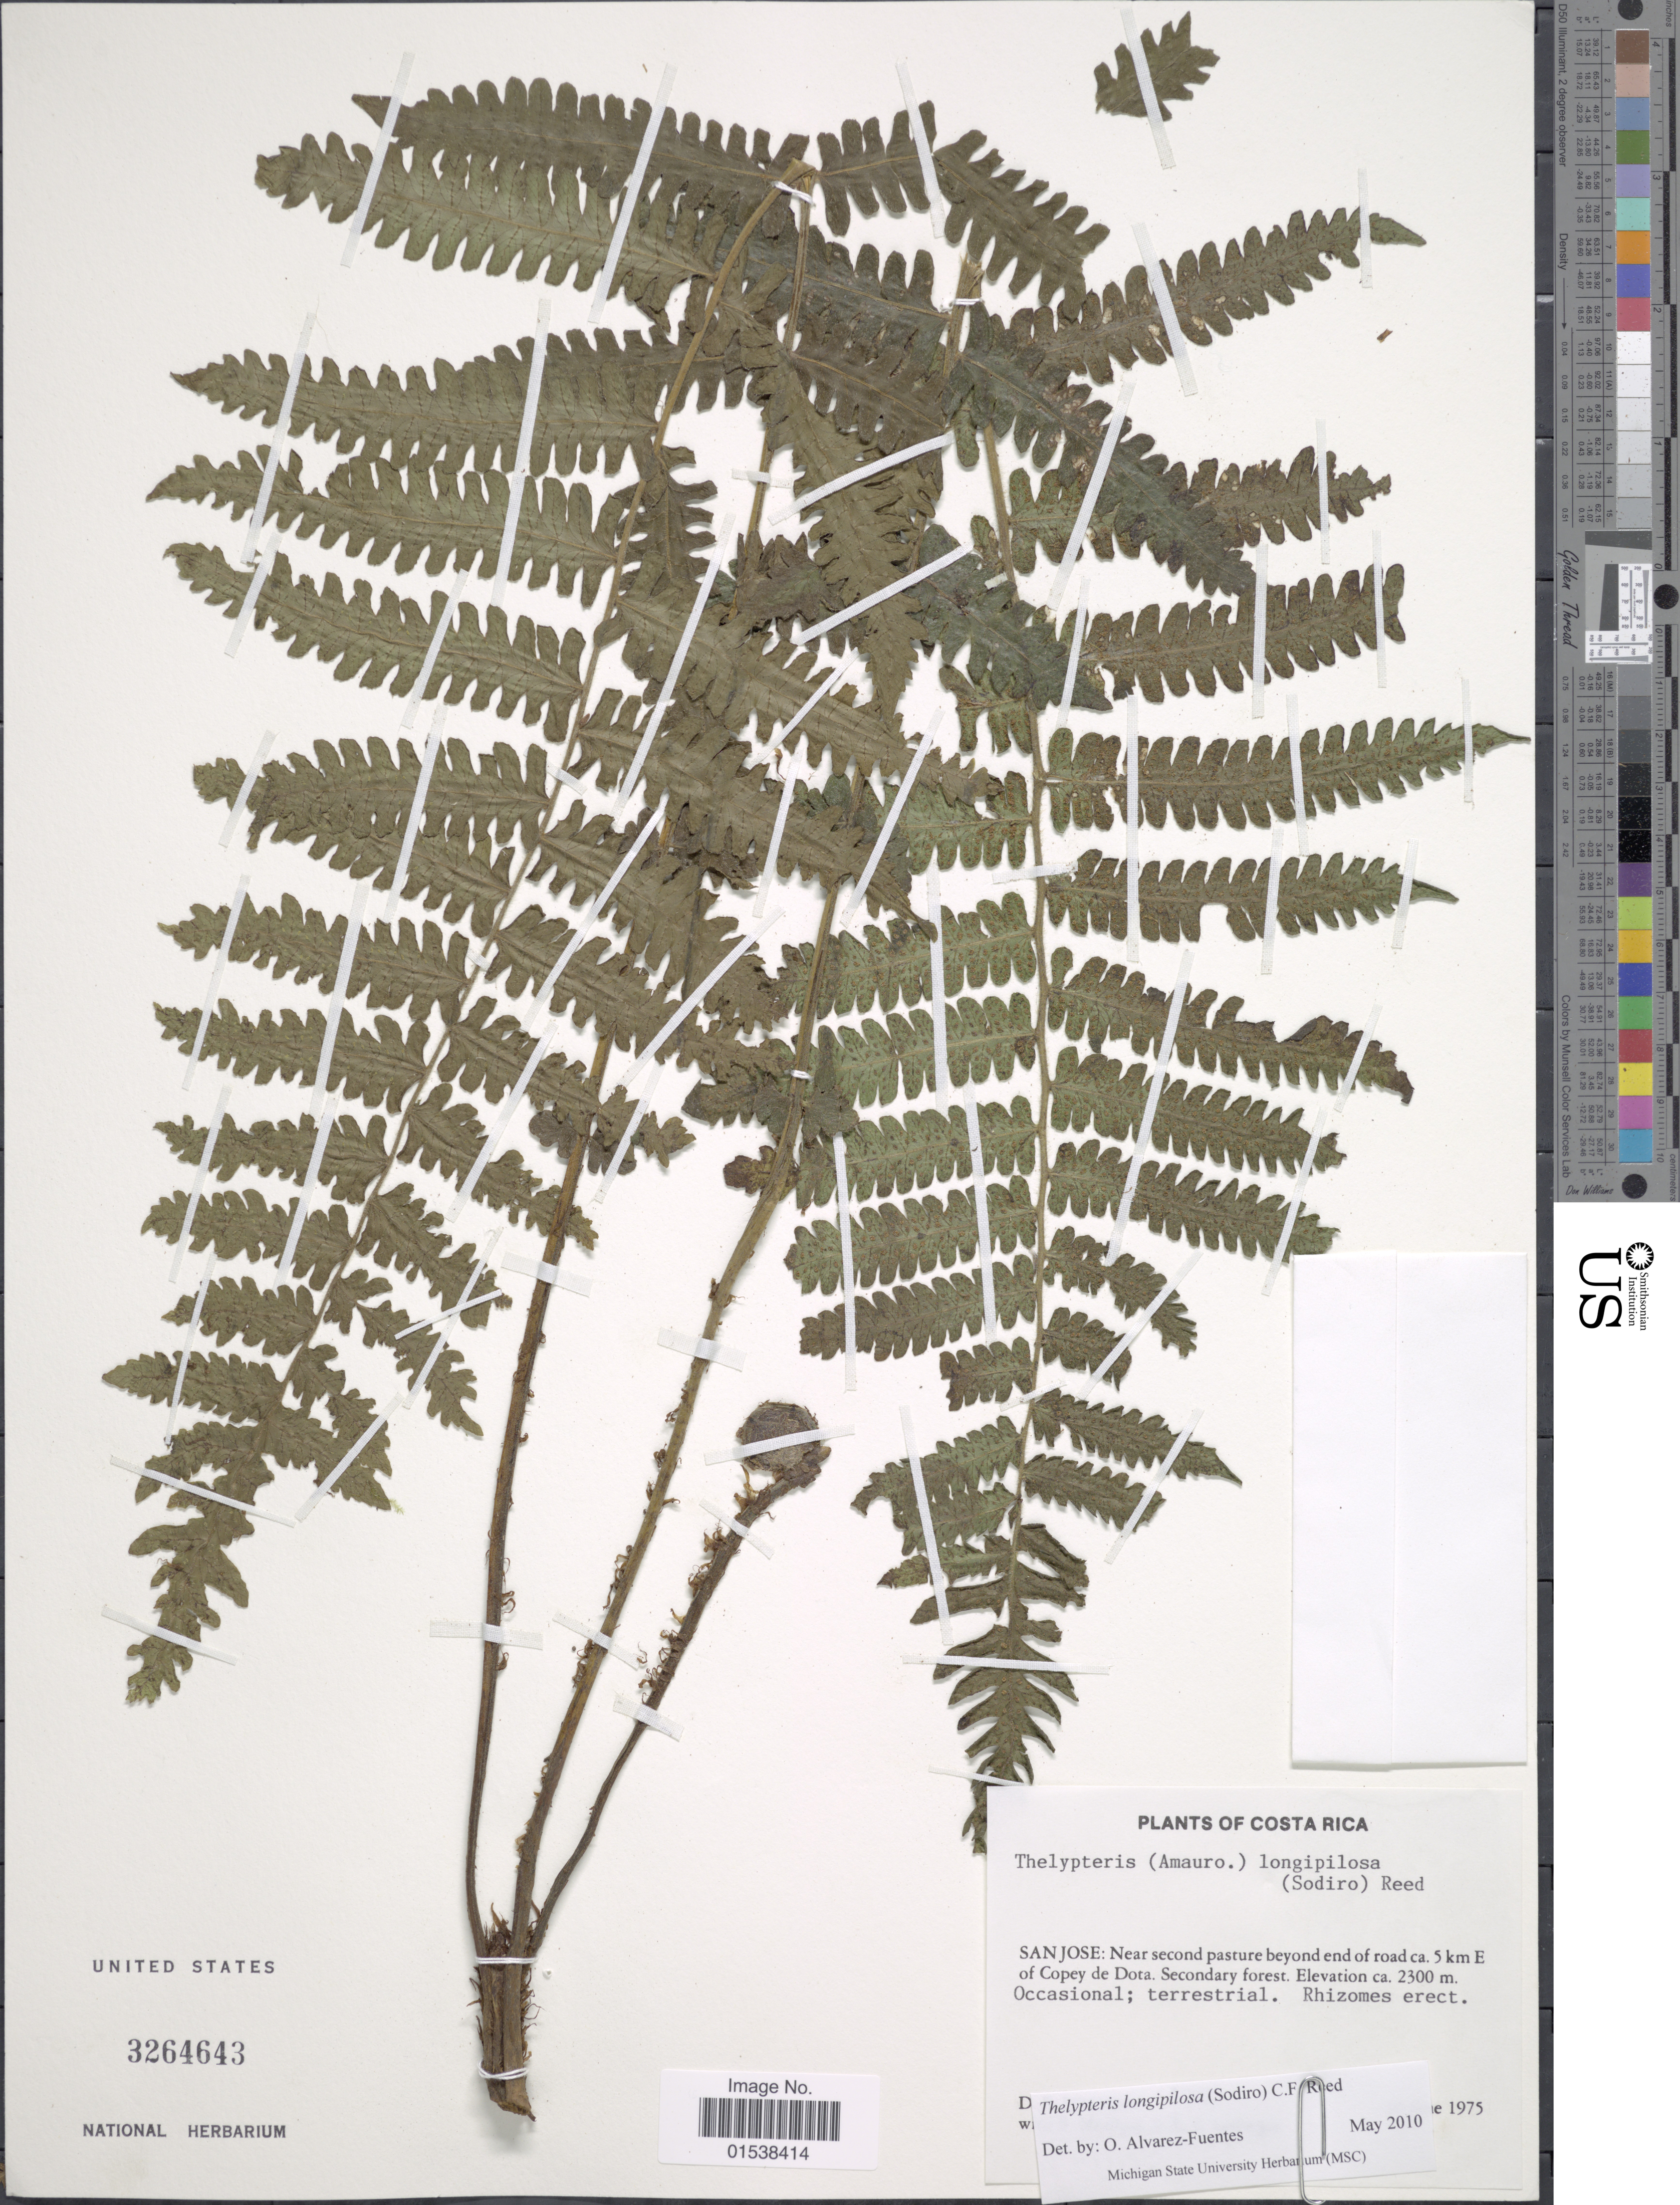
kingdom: Plantae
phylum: Tracheophyta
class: Polypodiopsida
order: Polypodiales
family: Thelypteridaceae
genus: Amauropelta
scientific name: Amauropelta longipilosa (Sodiro) comb. nov., ined 2015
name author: (Sodiro)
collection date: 1975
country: Costa Rica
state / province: San José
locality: San Jose: Near second pasture beyond end of road ca. 5 km E of Copey de Dota, secondary forest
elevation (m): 2300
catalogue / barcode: US 3264643